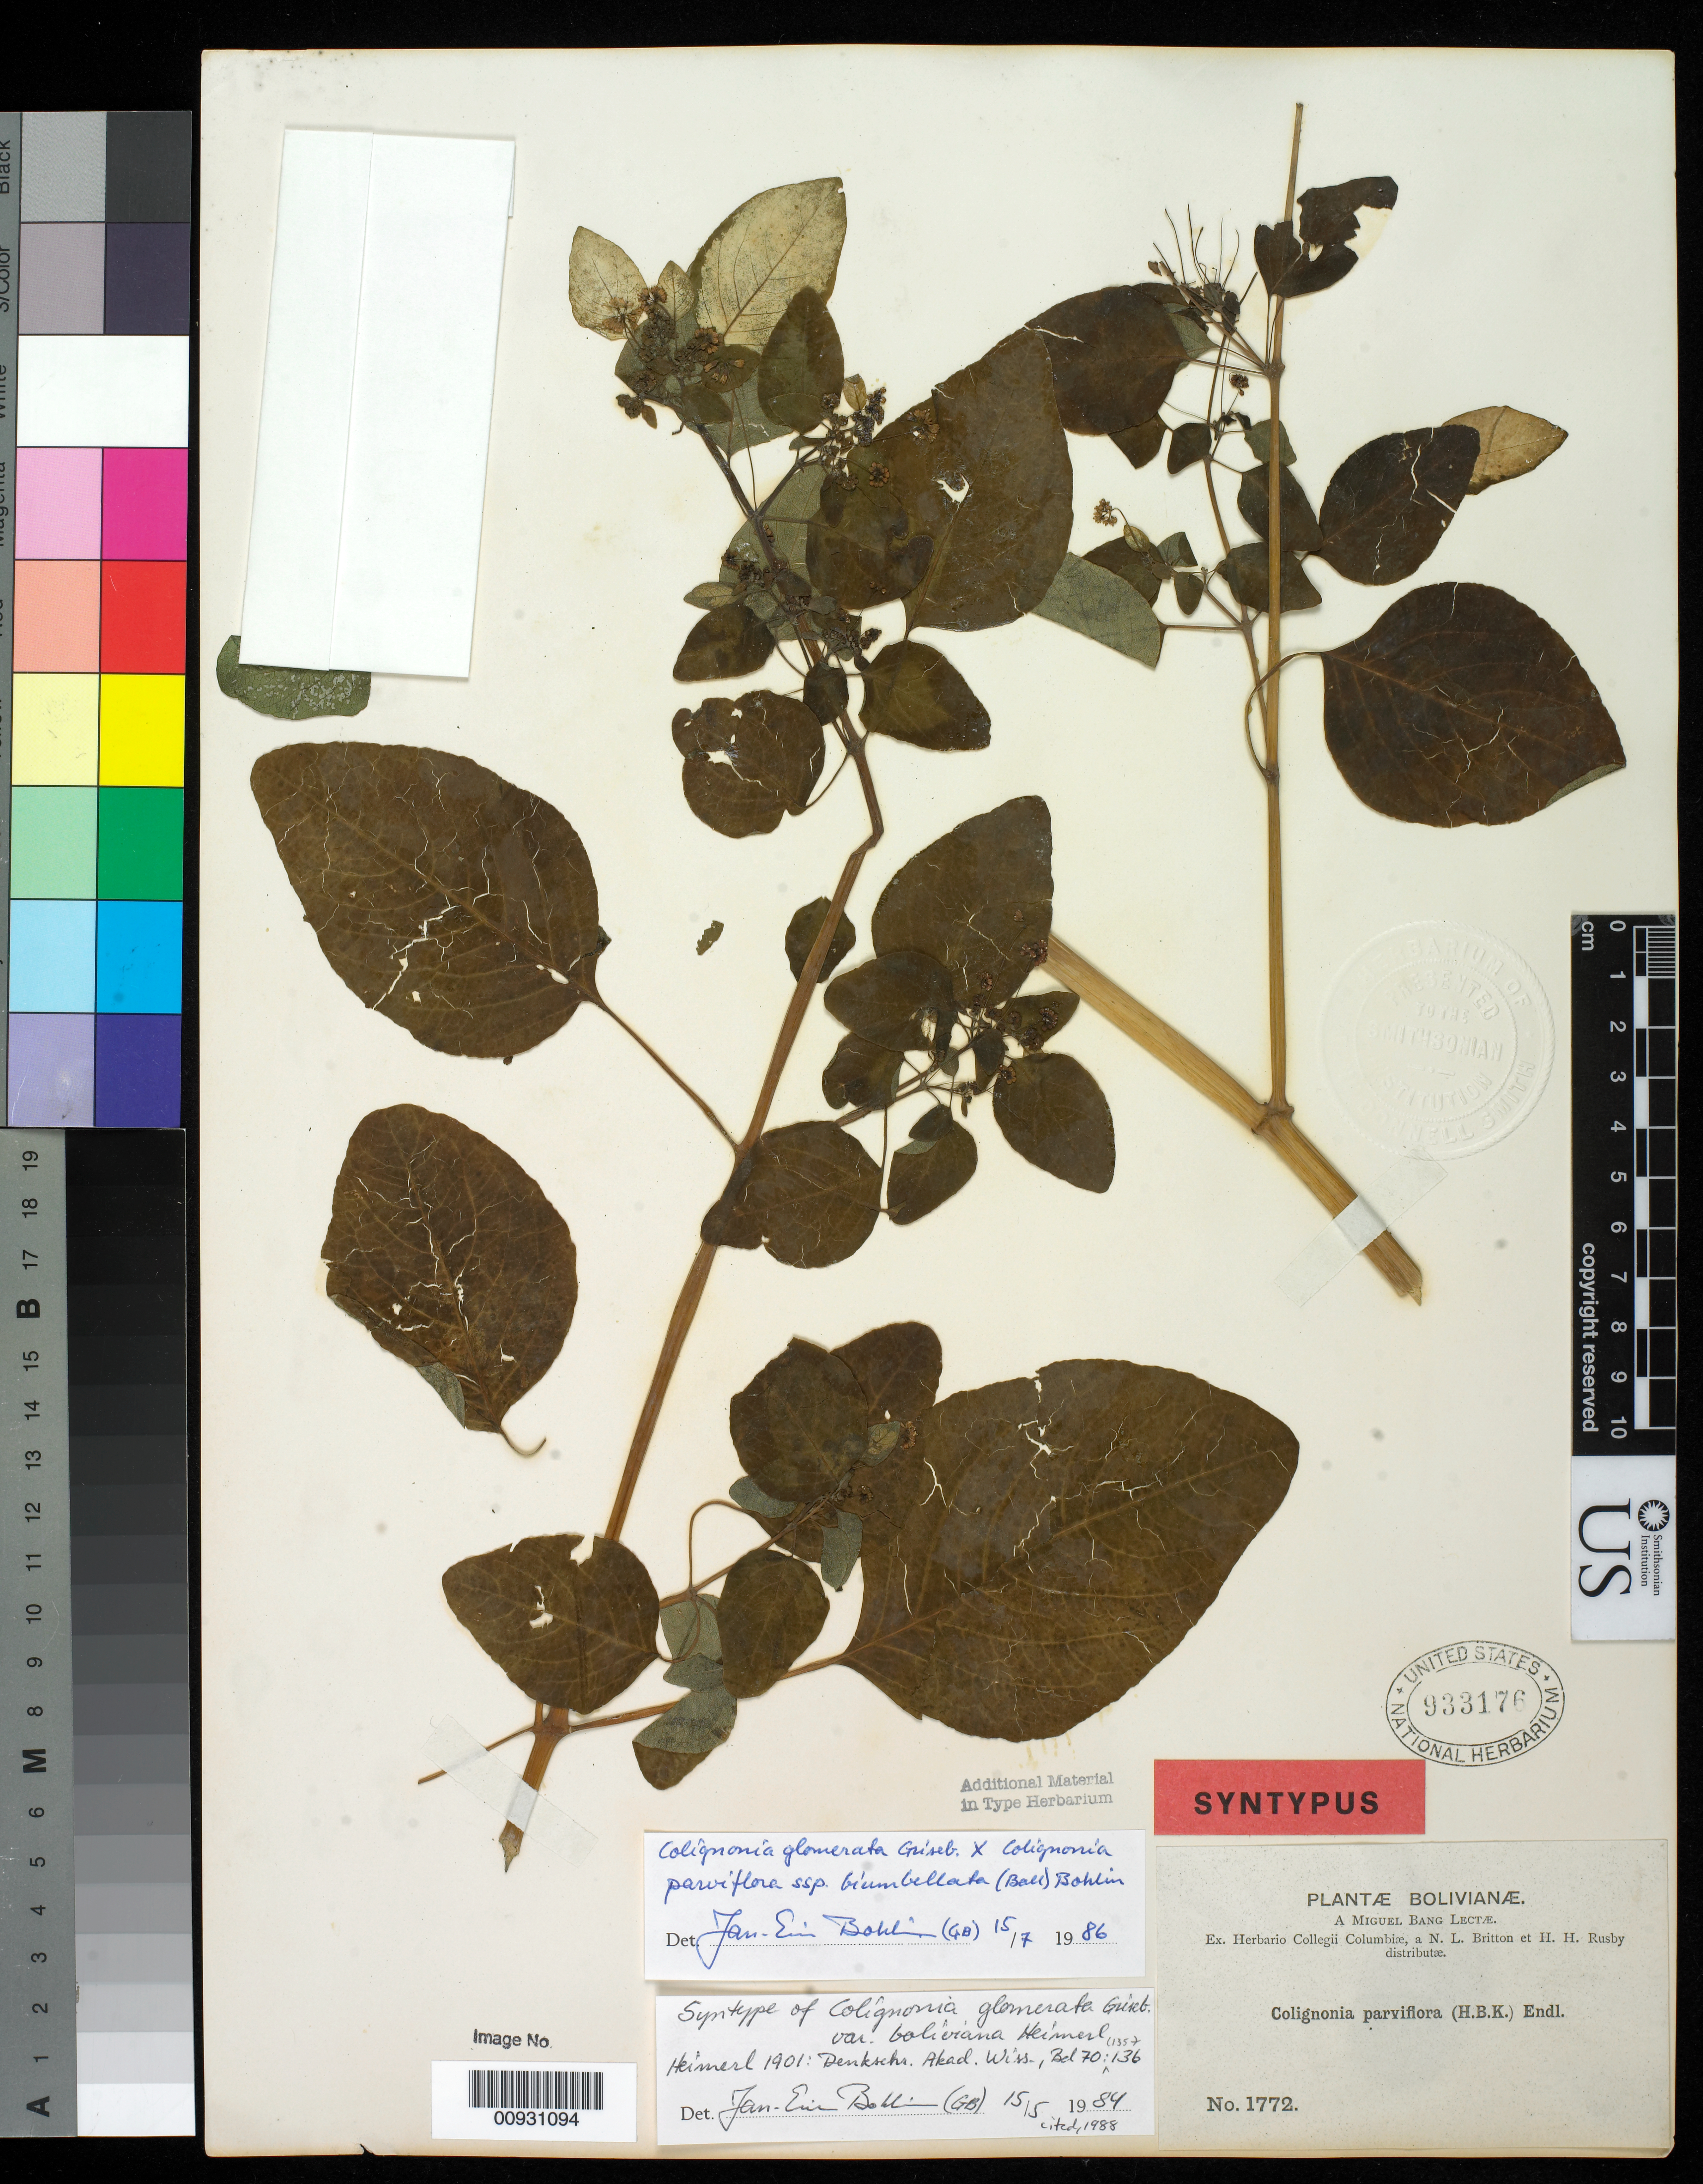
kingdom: Plantae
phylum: Tracheophyta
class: Magnoliopsida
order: Caryophyllales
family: Nyctaginaceae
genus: Colignonia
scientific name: Colignonia glomerata var. boliviana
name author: Heimerl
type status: Syntype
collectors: M. Bang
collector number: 1772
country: Bolivia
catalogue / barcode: US 933176